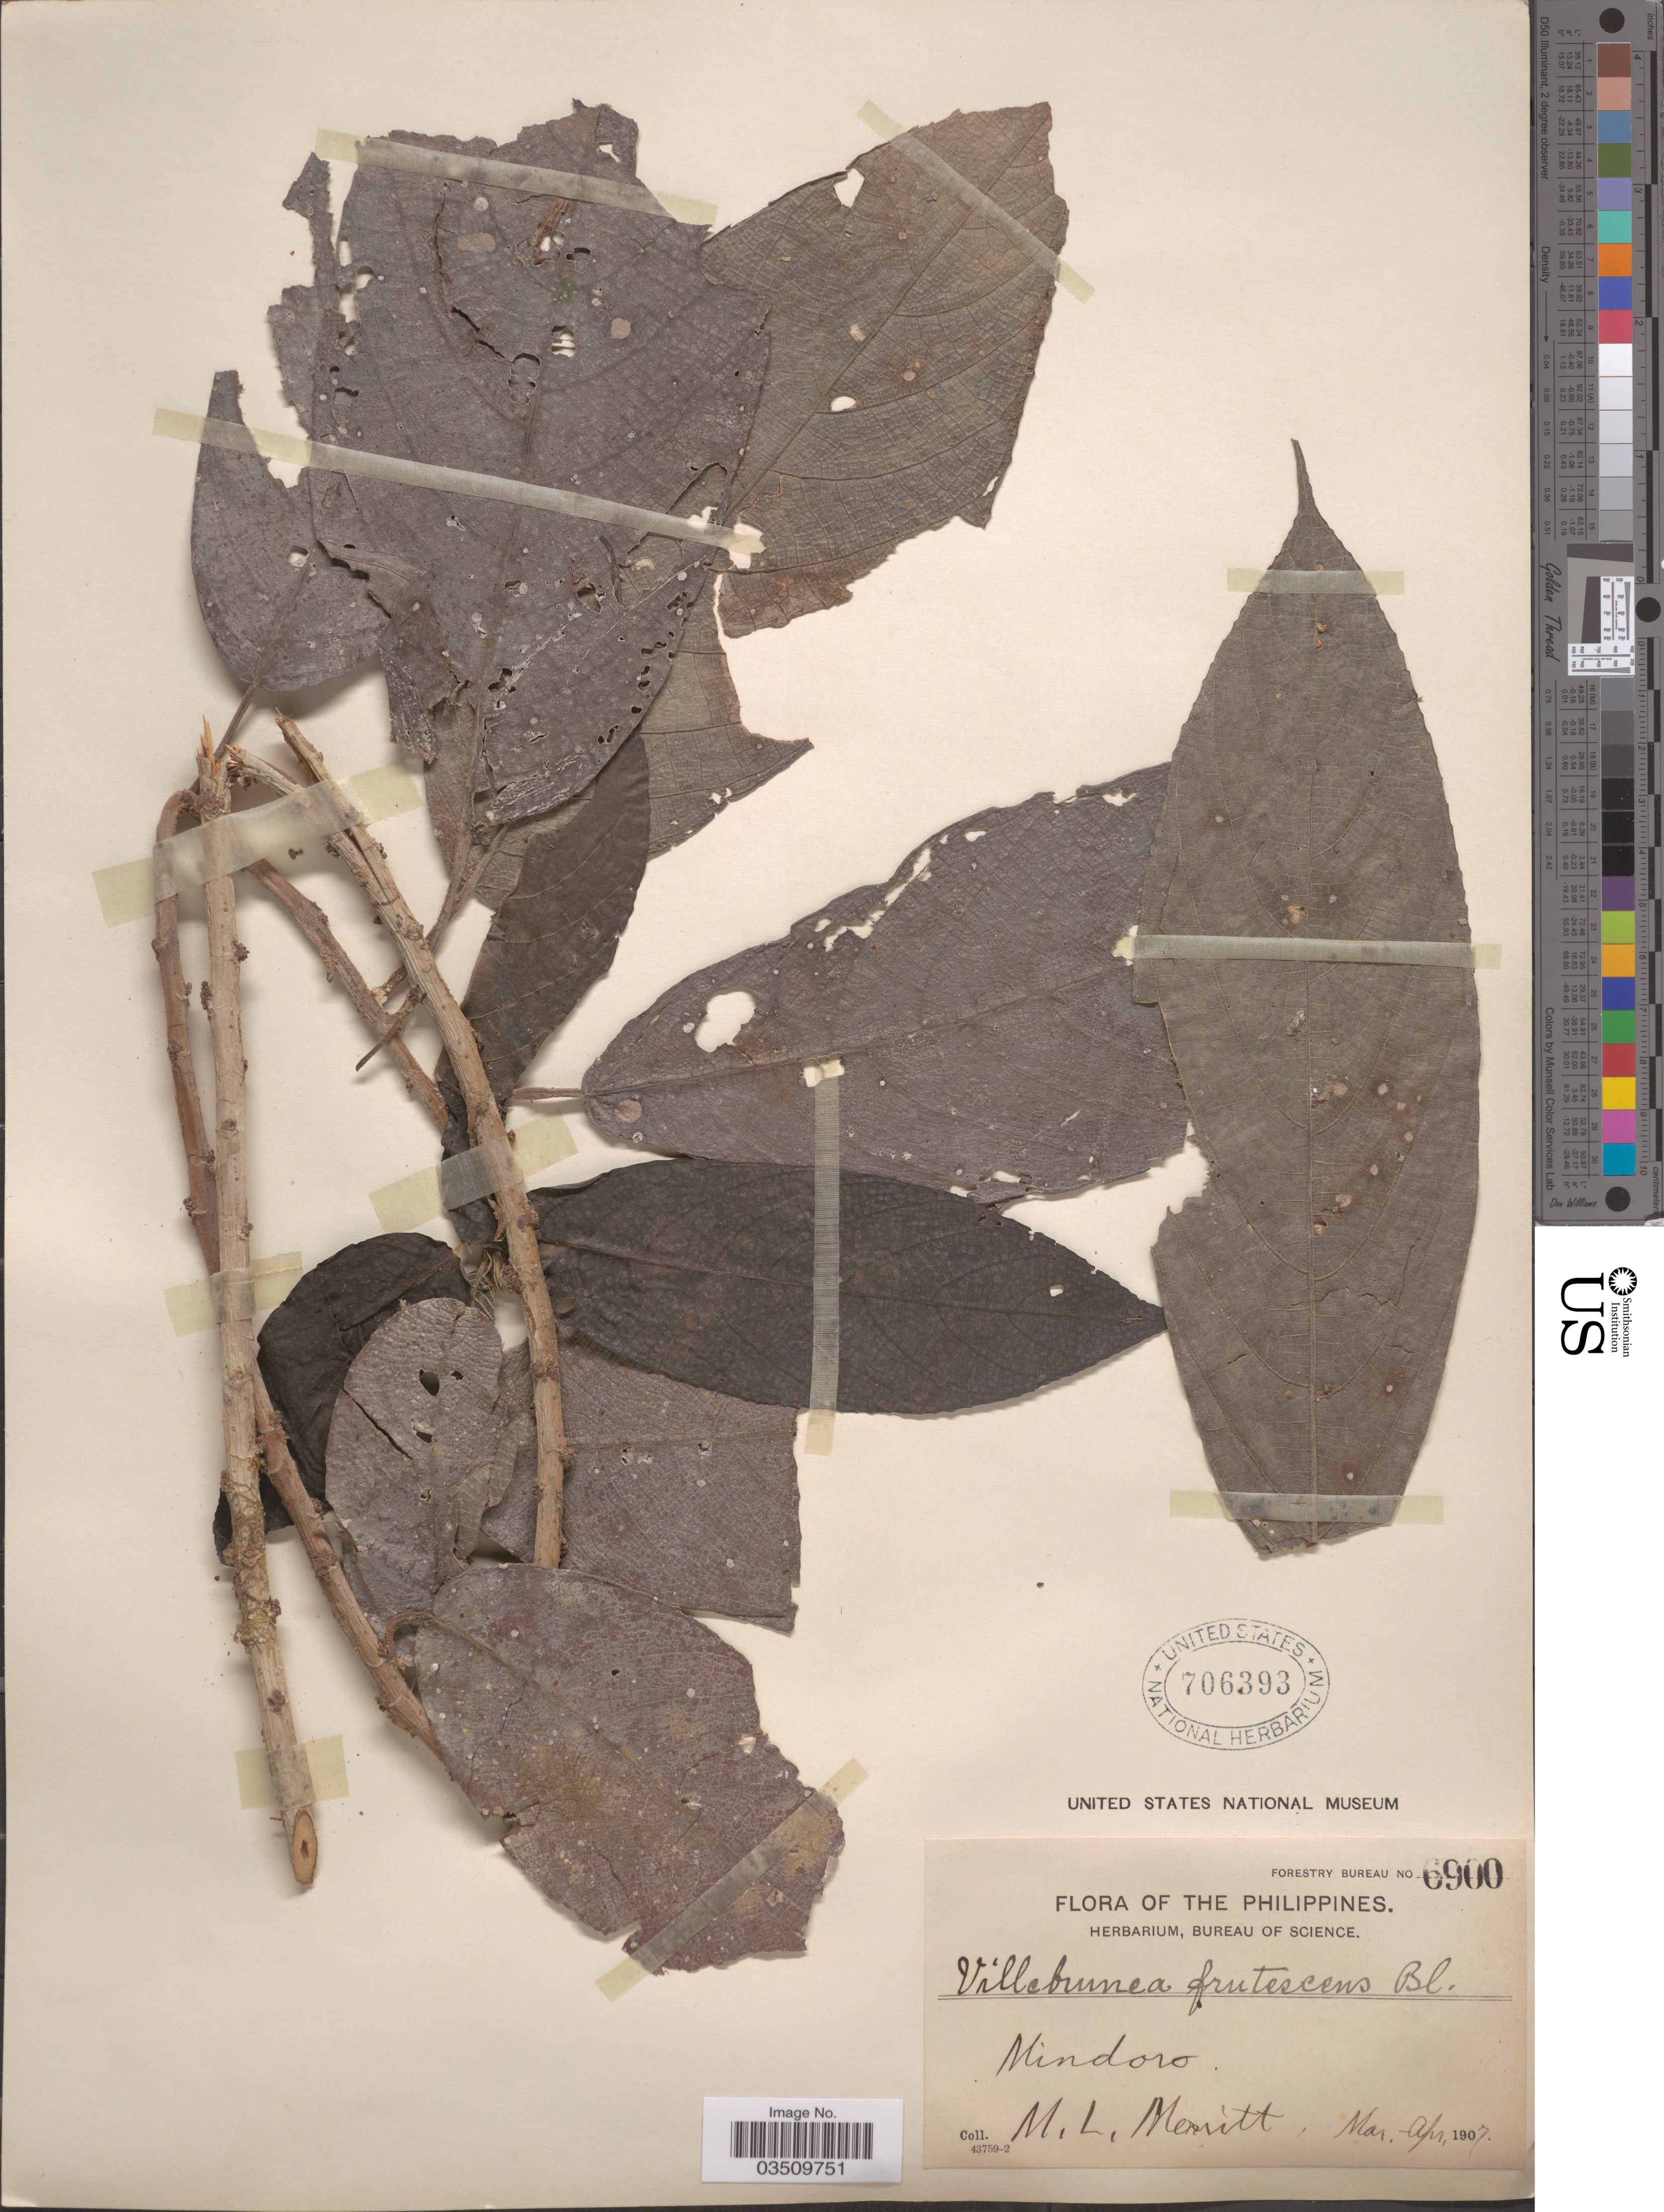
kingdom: Plantae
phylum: Tracheophyta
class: Magnoliopsida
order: Rosales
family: Urticaceae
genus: Oreocnide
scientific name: Oreocnide rubescens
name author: (Blume) Miq.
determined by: Strong, M. T., (US), Smithsonian Institution - National Museum of Natural History (UNITED STATES)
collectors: M. L. Merritt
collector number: Forestry Bureau 6900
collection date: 1907-03/1907-04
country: Philippines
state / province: Mimaropa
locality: Mindoro.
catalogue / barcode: US 706393